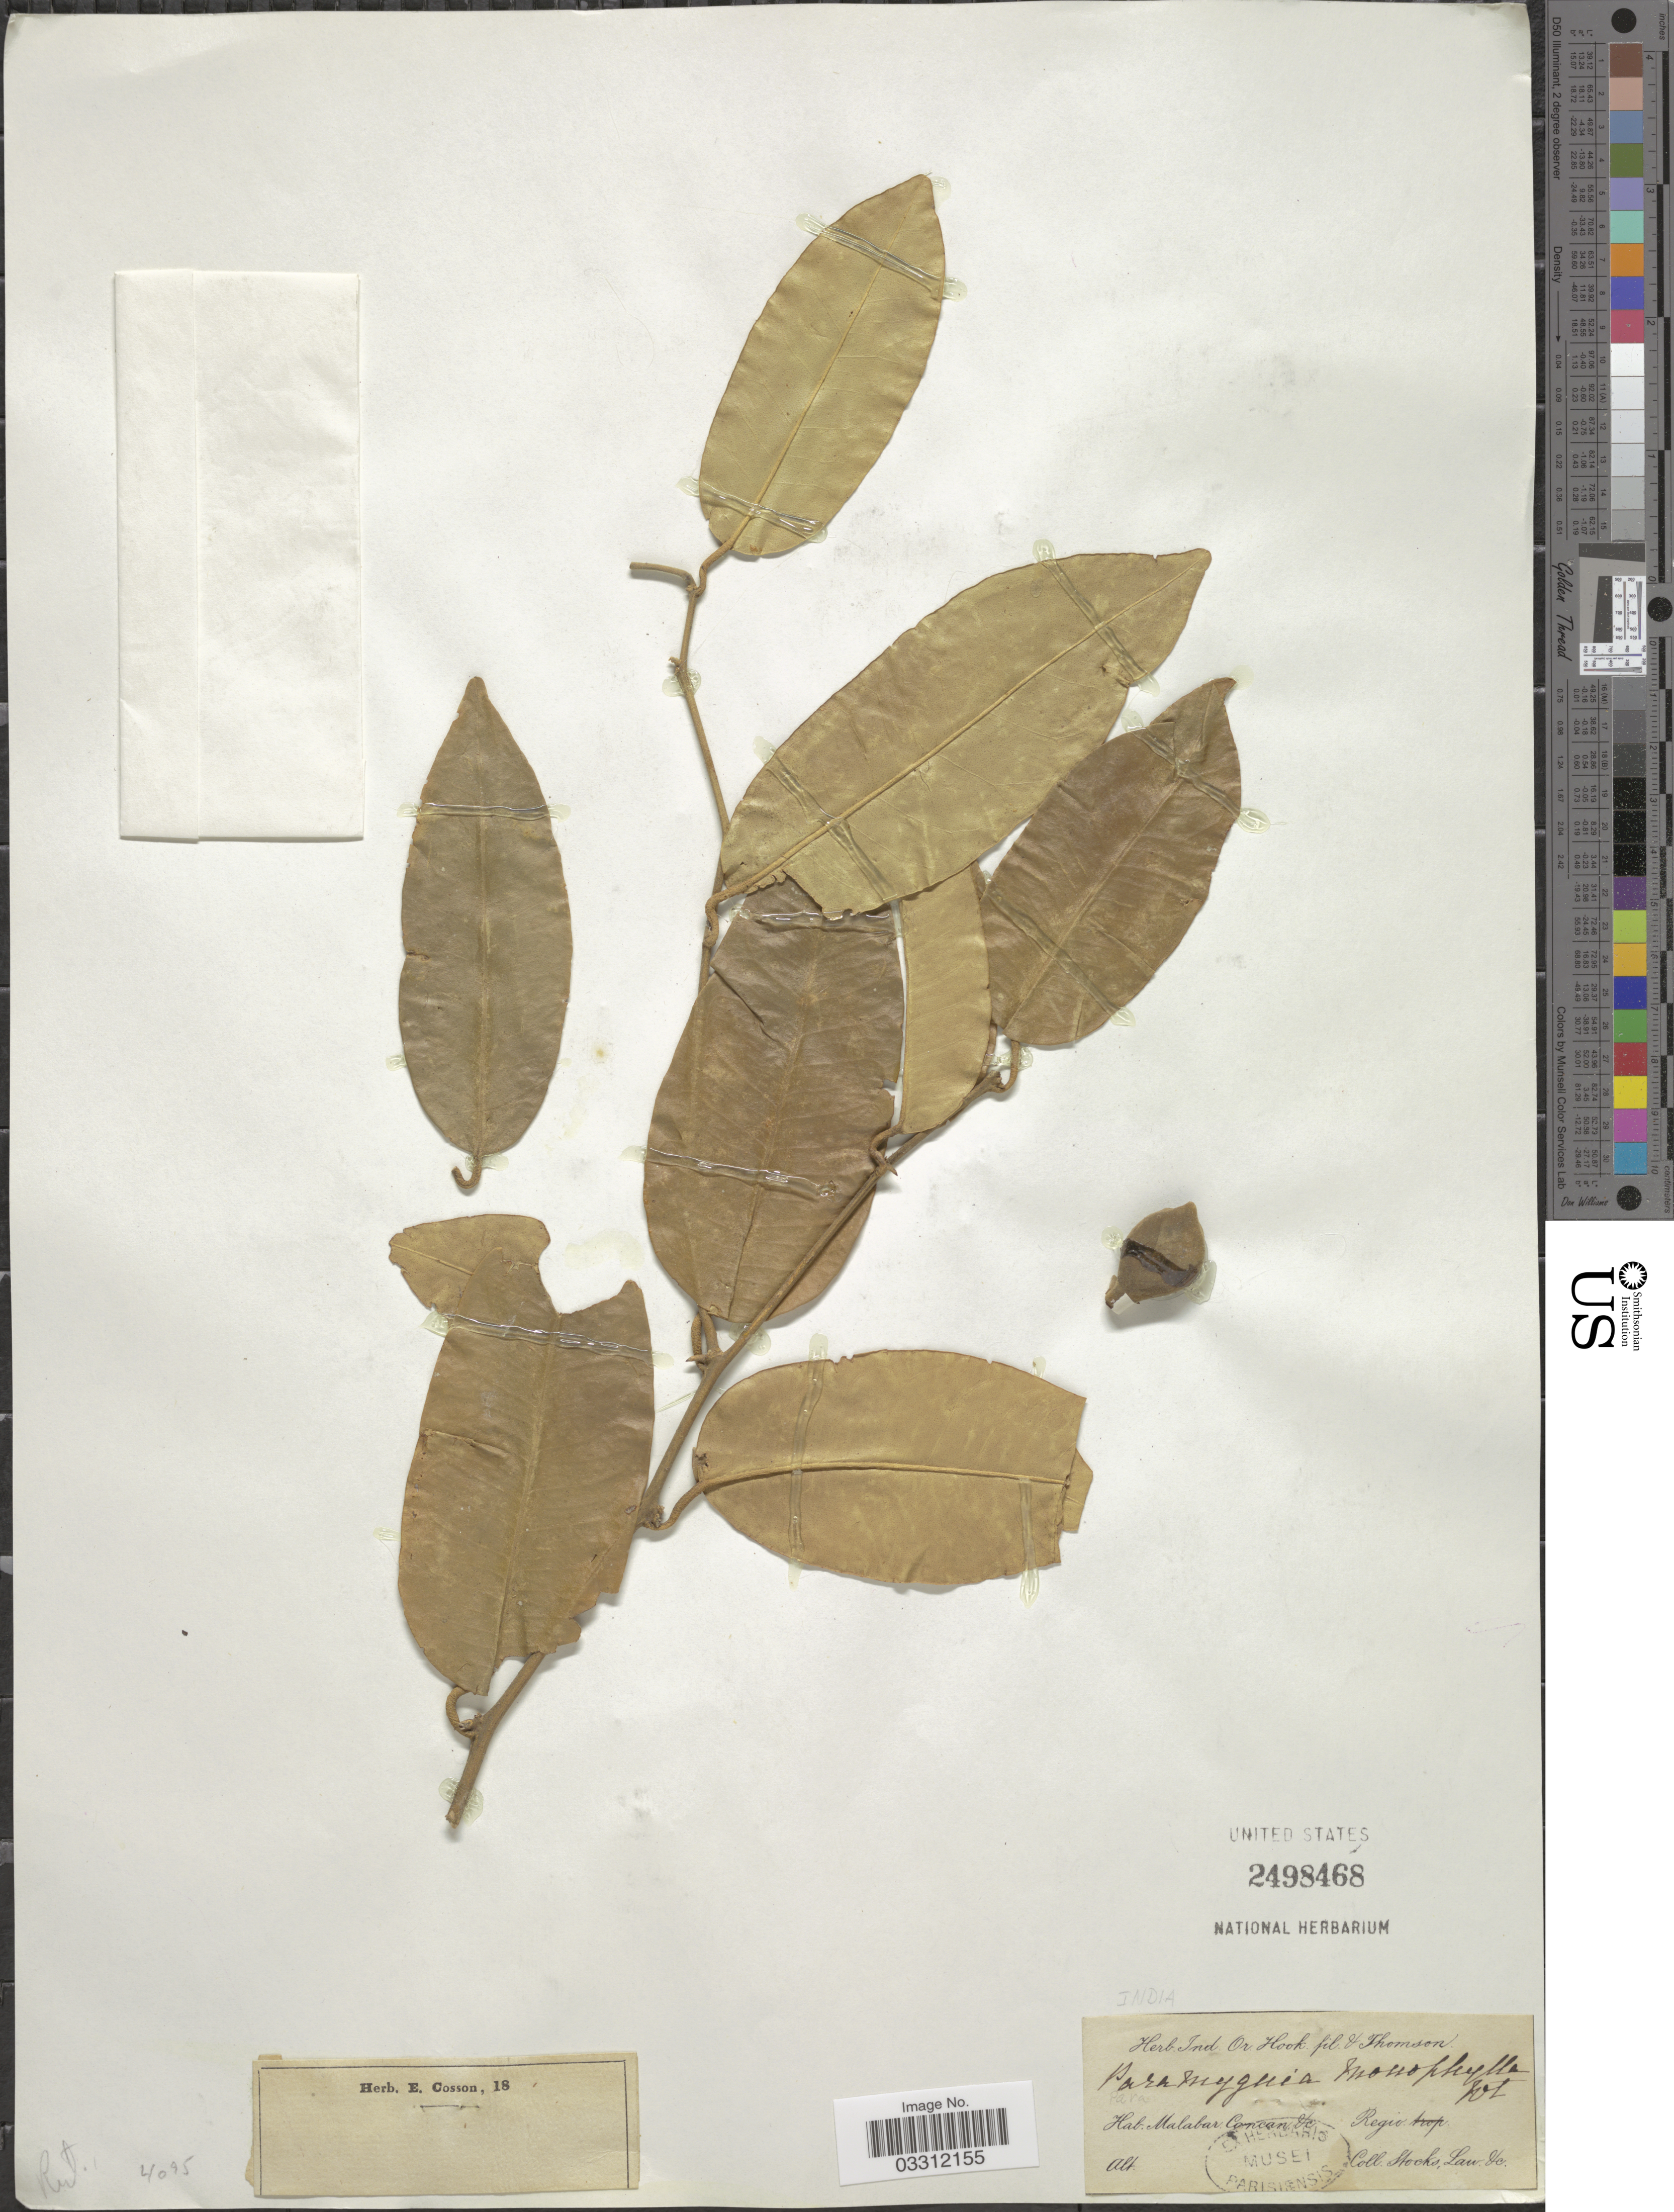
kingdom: Plantae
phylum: Tracheophyta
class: Magnoliopsida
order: Sapindales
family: Rutaceae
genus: Paramignya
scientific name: Paramignya monophylla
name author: Wight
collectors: J. Stocks & J. Law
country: India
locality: Malabar Concan.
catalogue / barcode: US 2498468